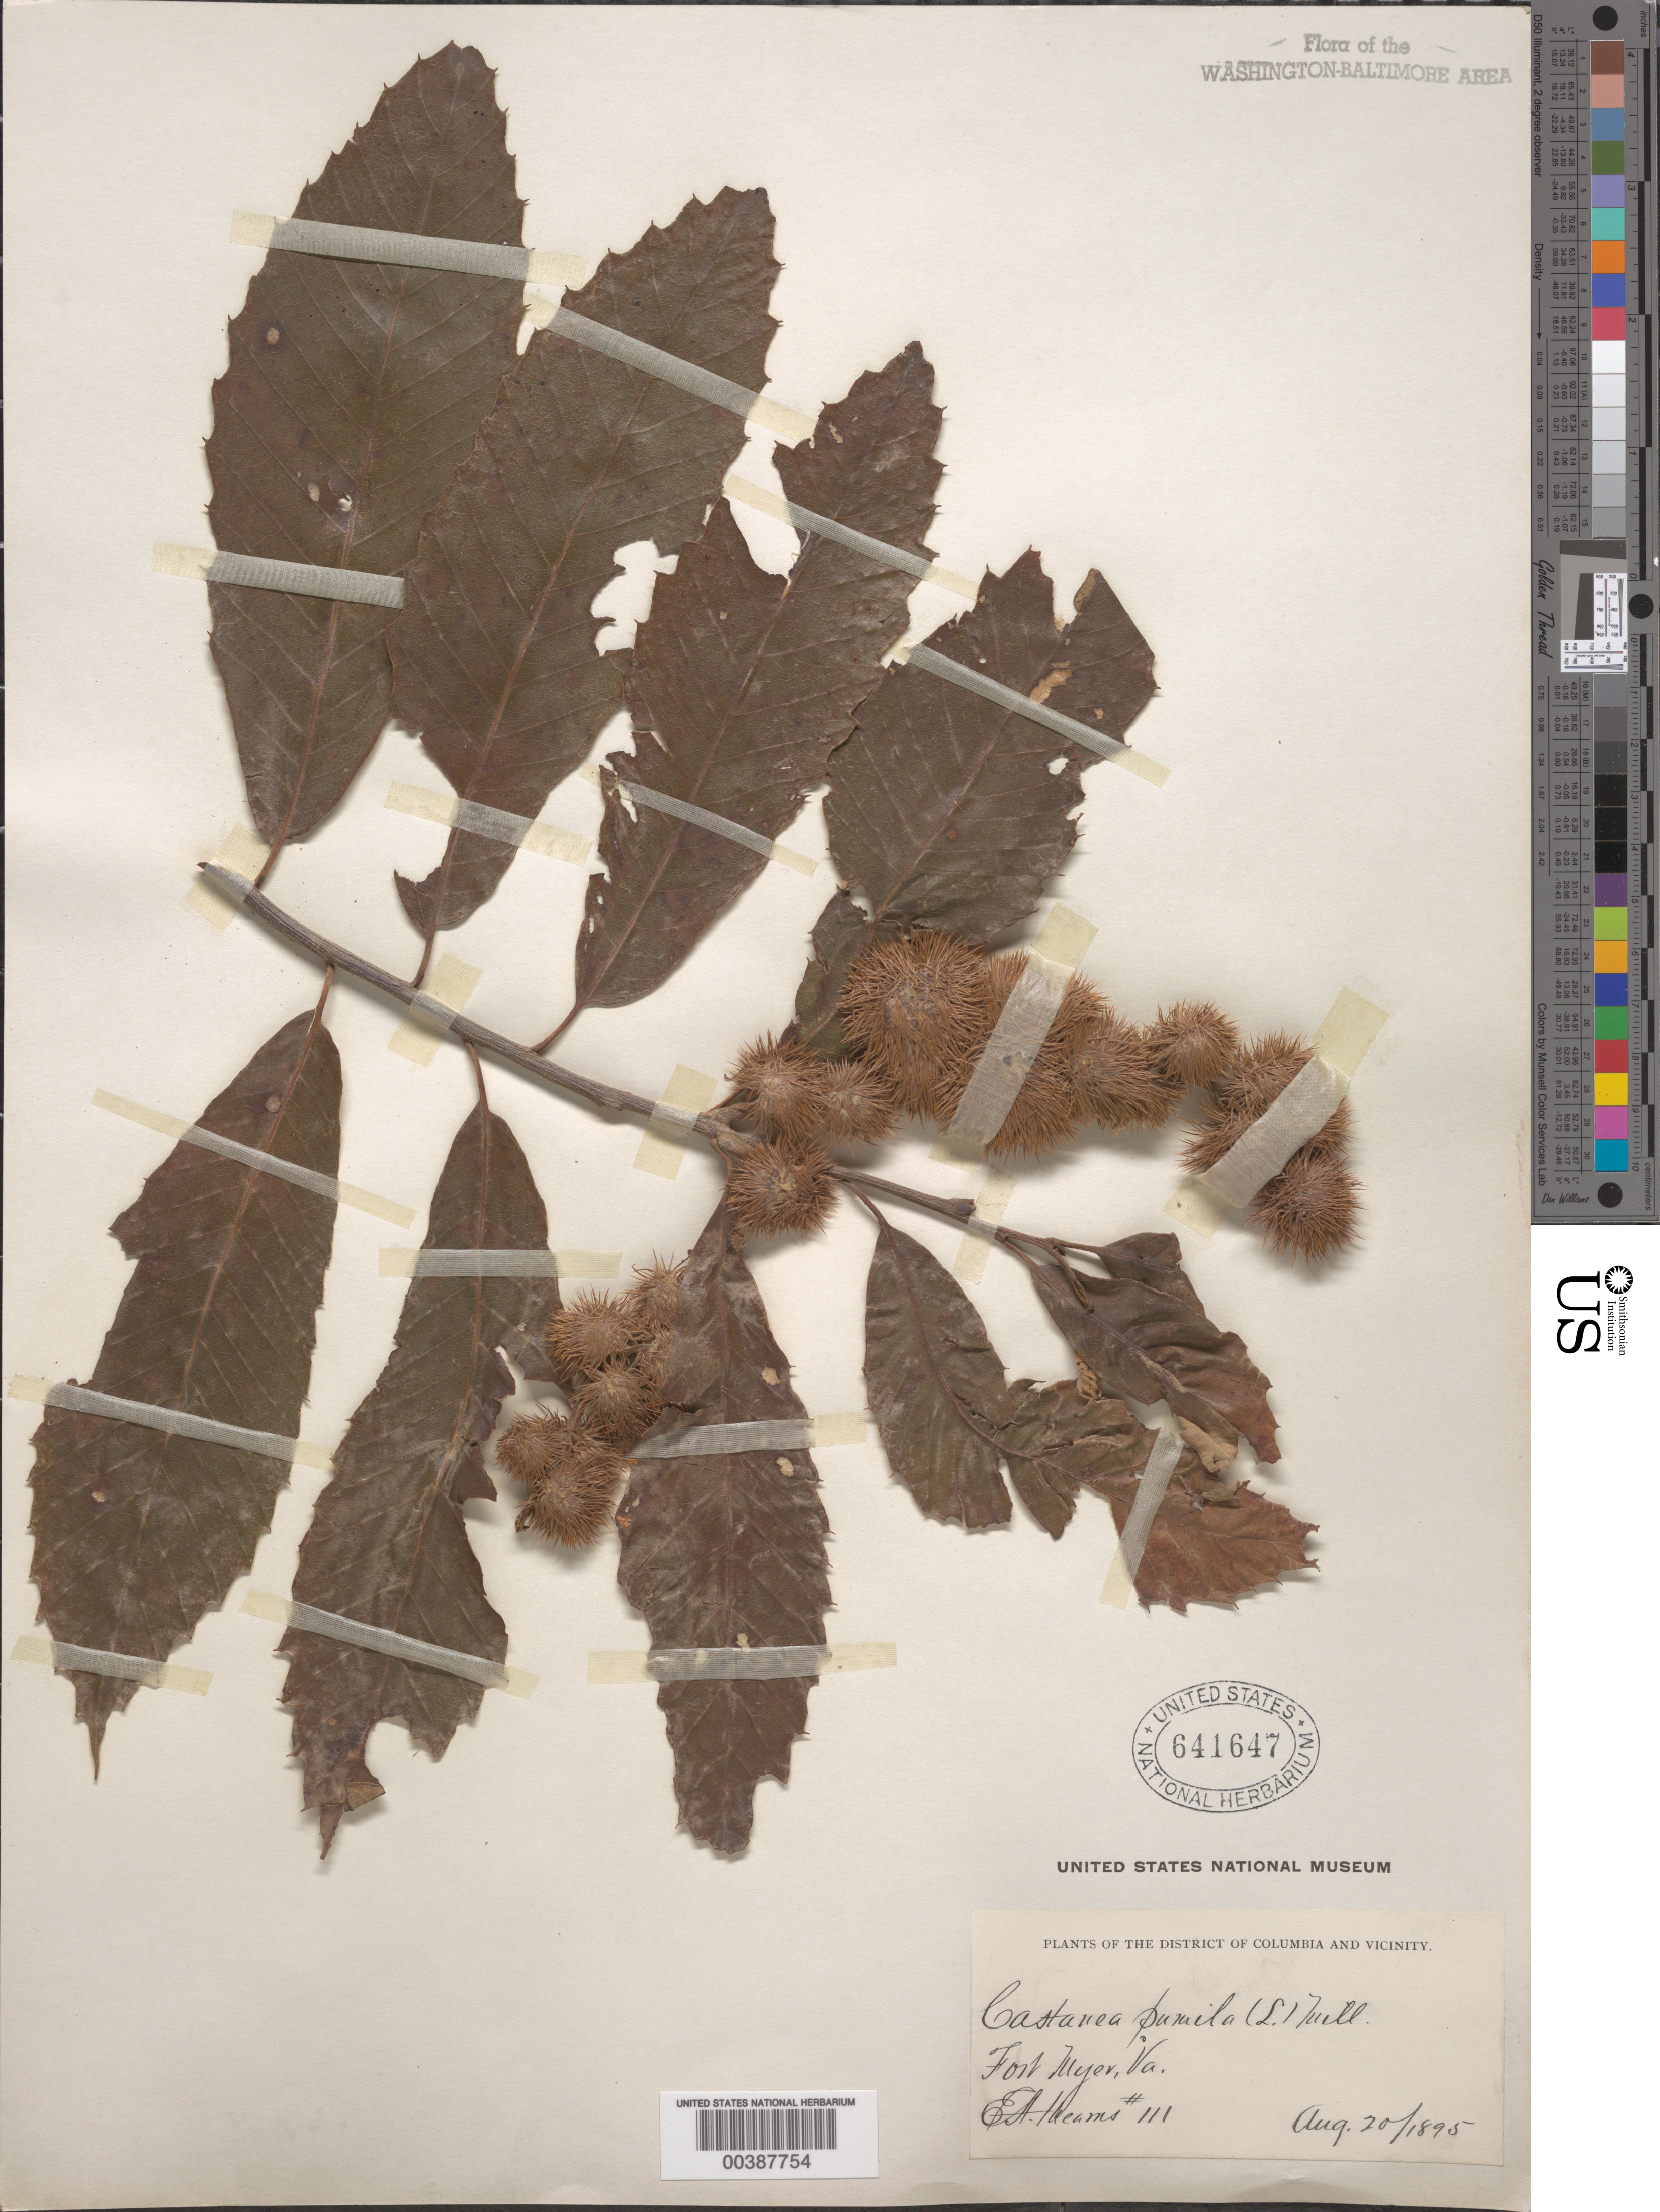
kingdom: Plantae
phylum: Tracheophyta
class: Magnoliopsida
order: Fagales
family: Fagaceae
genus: Castanea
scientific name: Castanea pumila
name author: (L.) Mill.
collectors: E. A. Mearns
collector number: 111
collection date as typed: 20 Aug 1895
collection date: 1895-08-20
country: United States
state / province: Virginia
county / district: Arlington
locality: Fort Myers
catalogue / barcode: US 641647